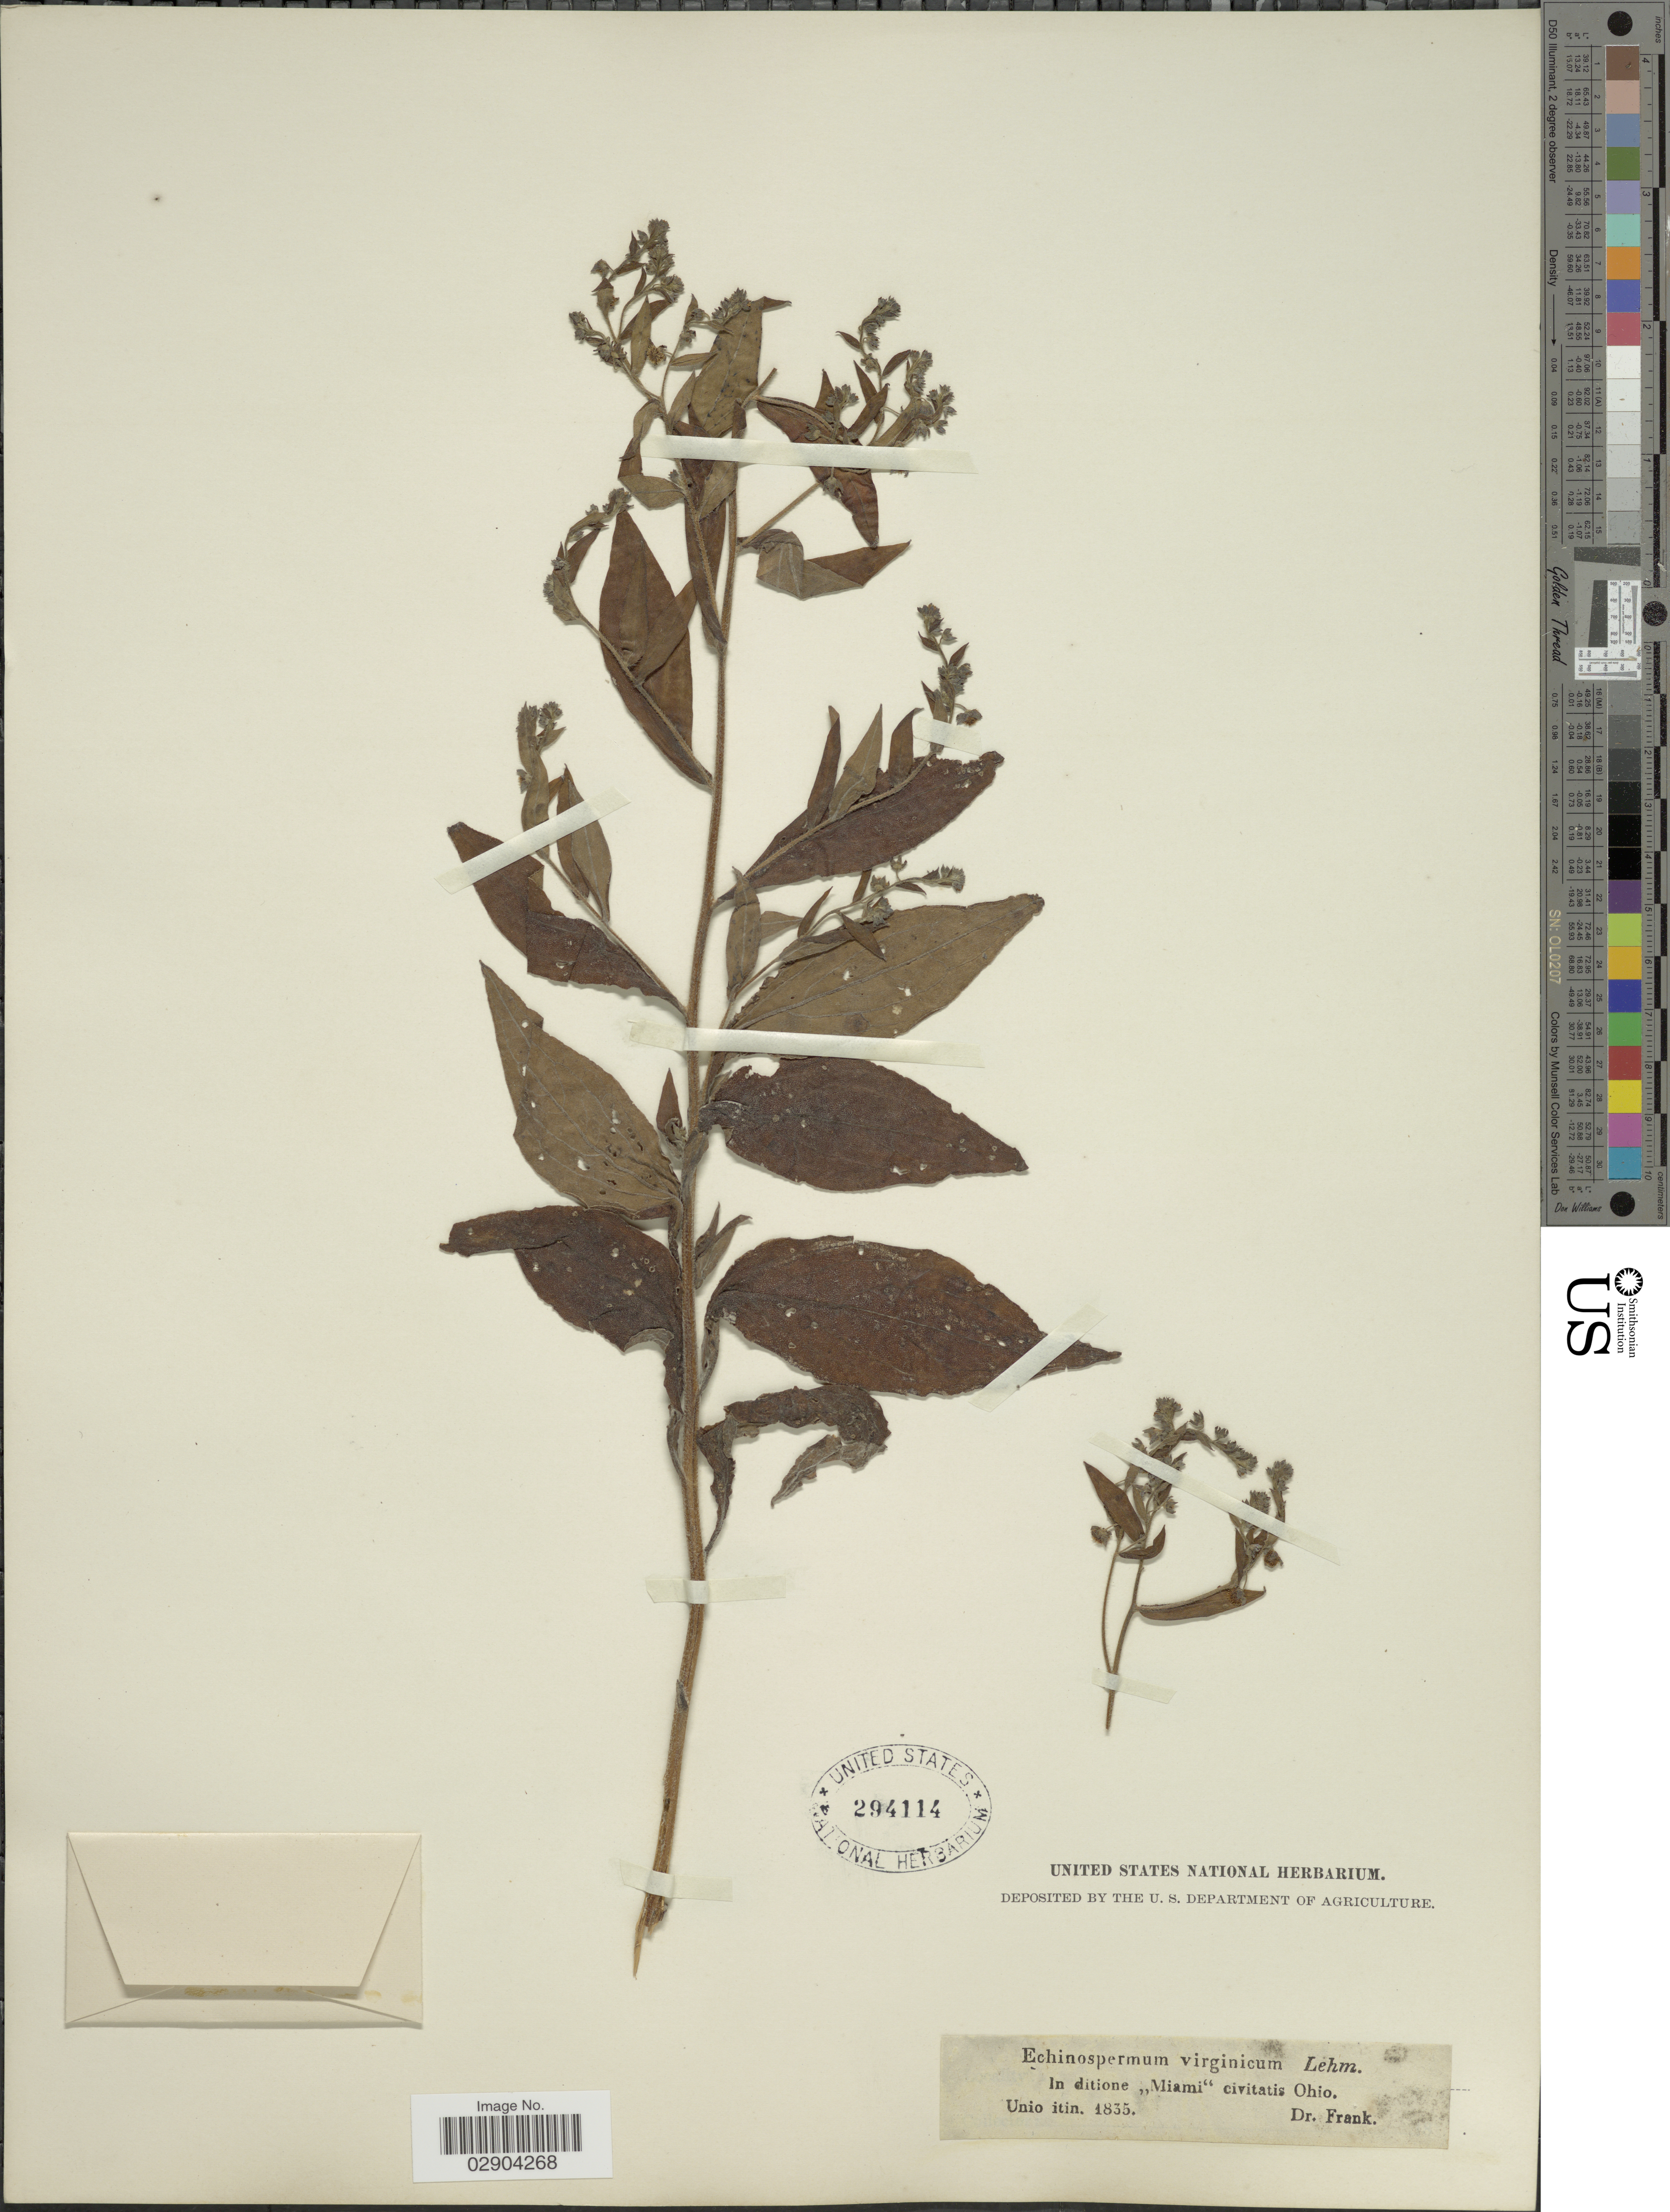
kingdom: Plantae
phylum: Tracheophyta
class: Magnoliopsida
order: Boraginales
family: Boraginaceae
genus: Hackelia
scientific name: Hackelia virginiana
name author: (L.) I.M. Johnst.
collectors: D. Frank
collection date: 1835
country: United States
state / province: Ohio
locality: In ditione "Miami" civitatis Ohio.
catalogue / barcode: US 294114